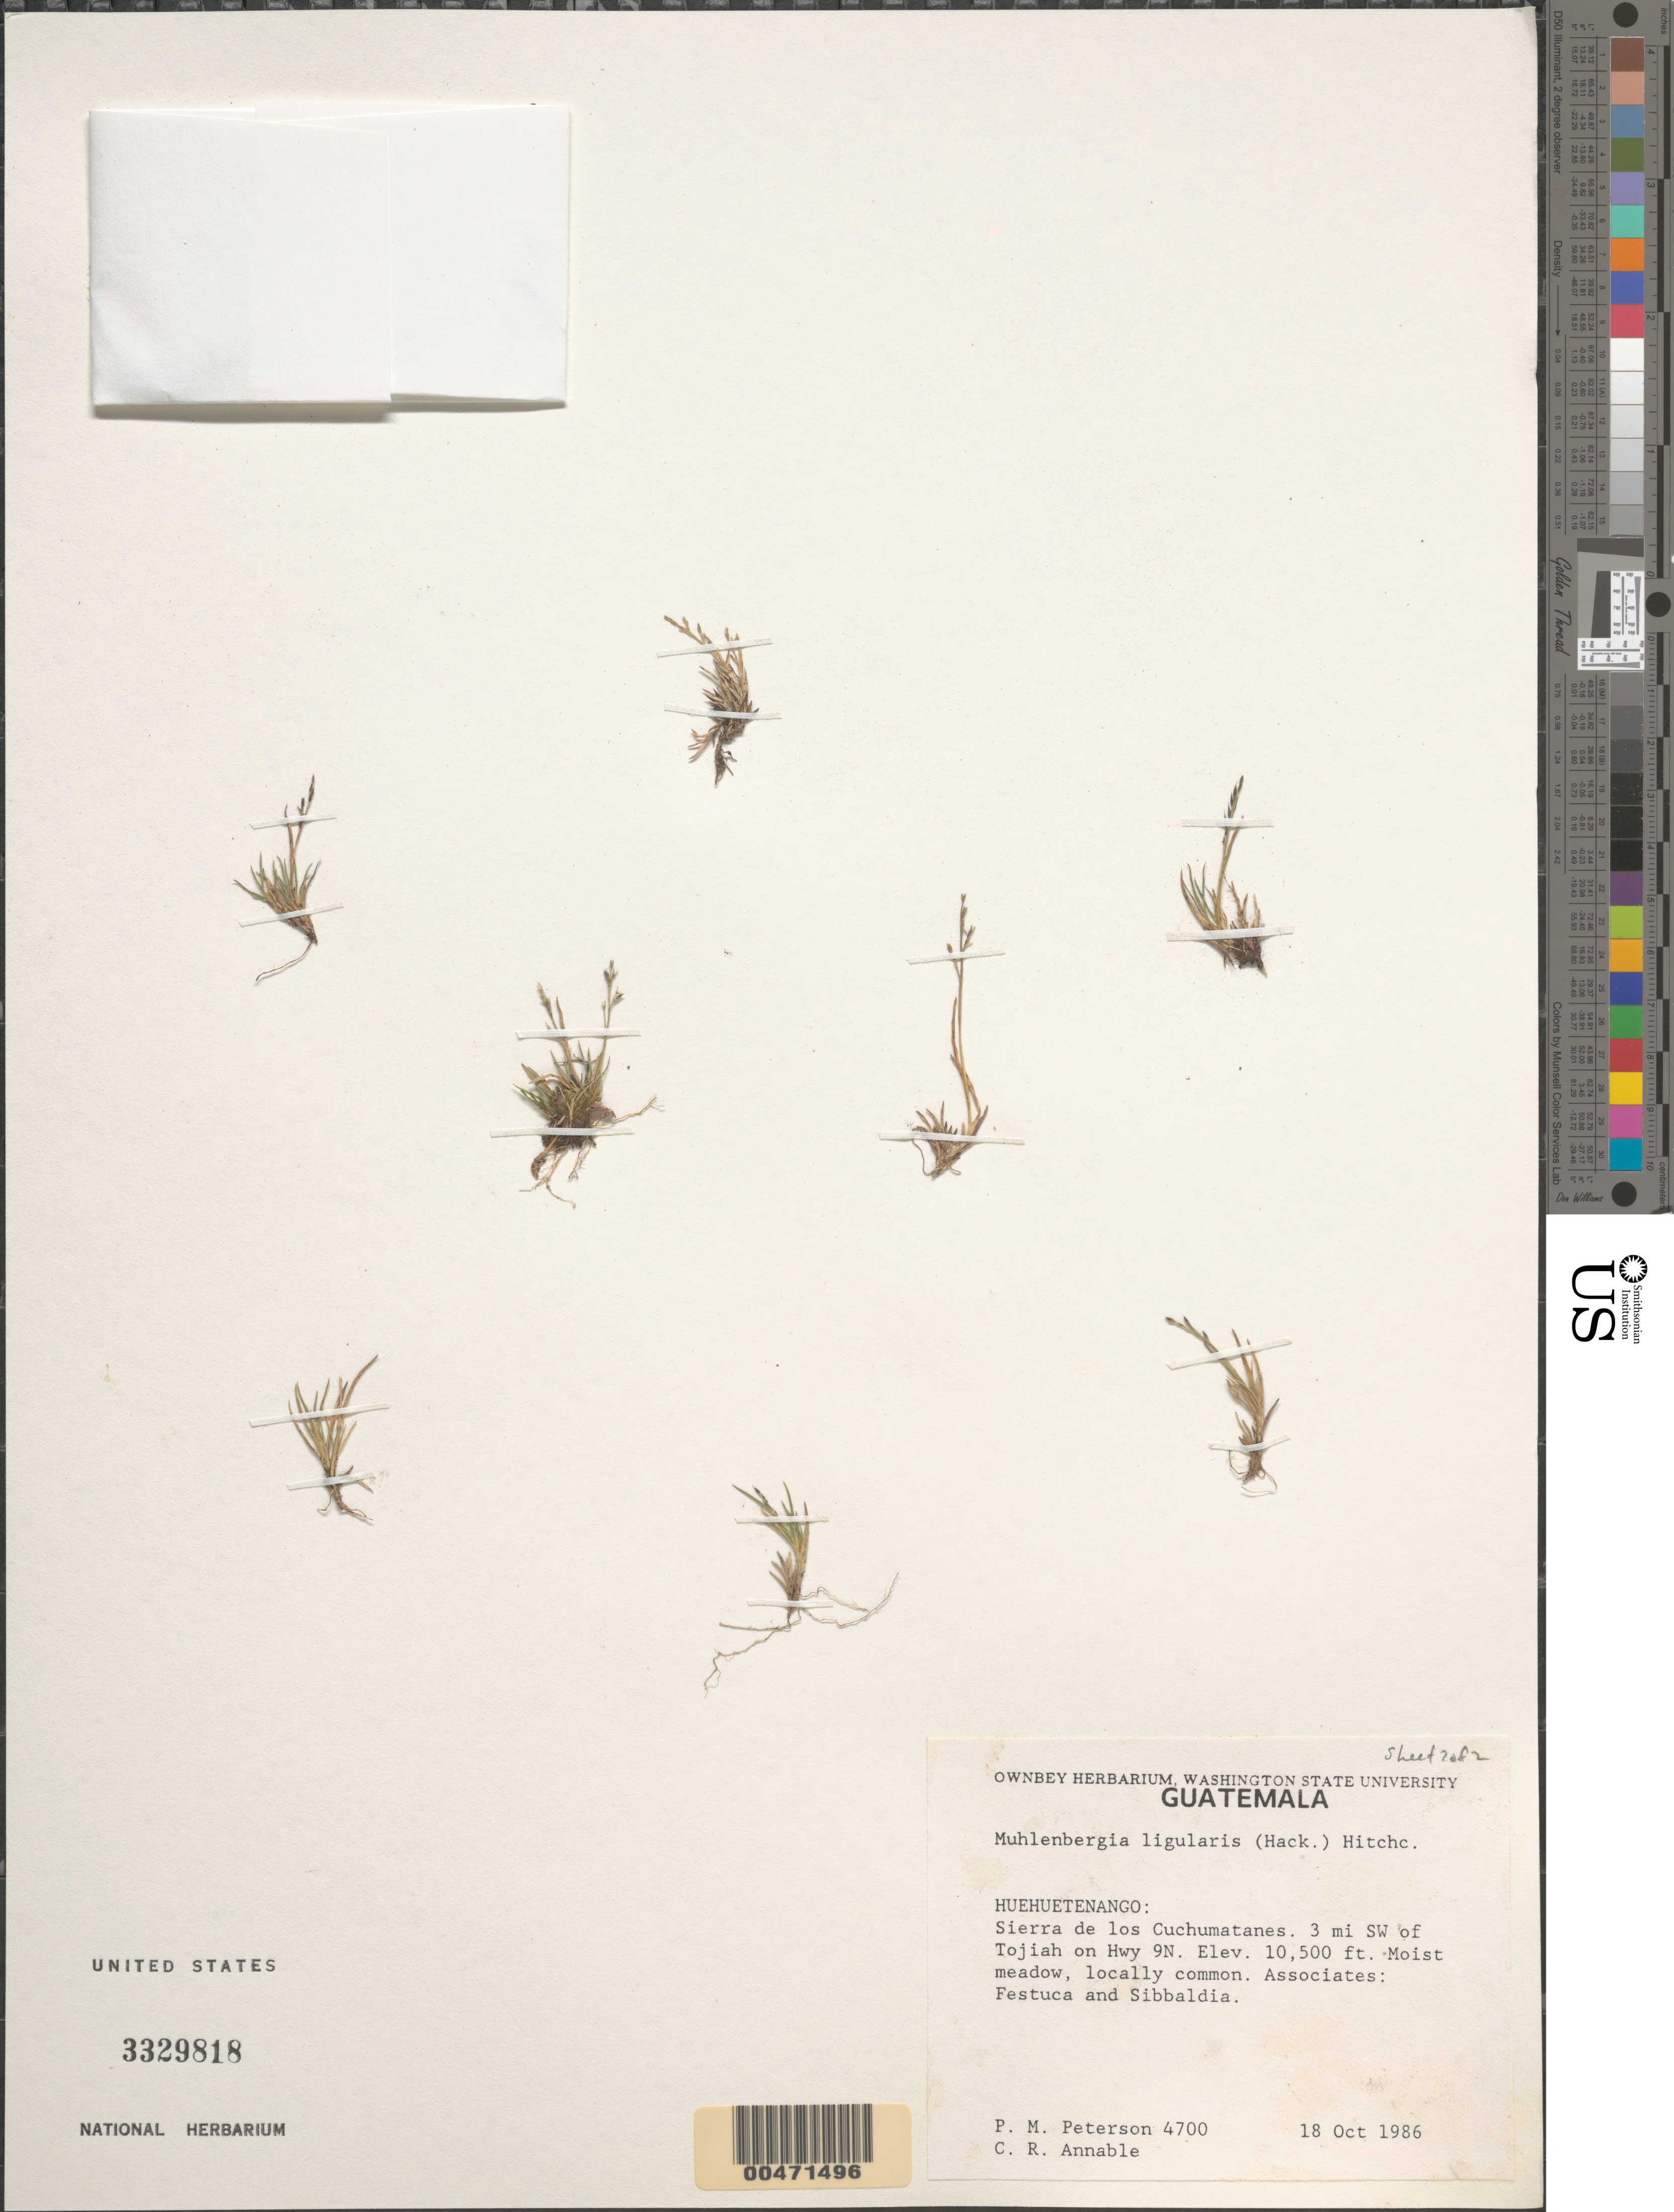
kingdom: Plantae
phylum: Tracheophyta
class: Liliopsida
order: Poales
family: Poaceae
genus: Muhlenbergia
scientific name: Muhlenbergia ligularis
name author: (Hack.) Hitchc.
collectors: P. M. Peterson & C. R. Annable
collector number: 04700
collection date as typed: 18 Oct 1986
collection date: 1986-10-18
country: Guatemala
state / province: Huehuetenango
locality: Sierra de las Cuchumatanes, 3 miles SW of Tojiah on Hwy 9N.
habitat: Moist meadow, associated with Festuca and Sibbaldia.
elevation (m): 3200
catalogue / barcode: US 3329818